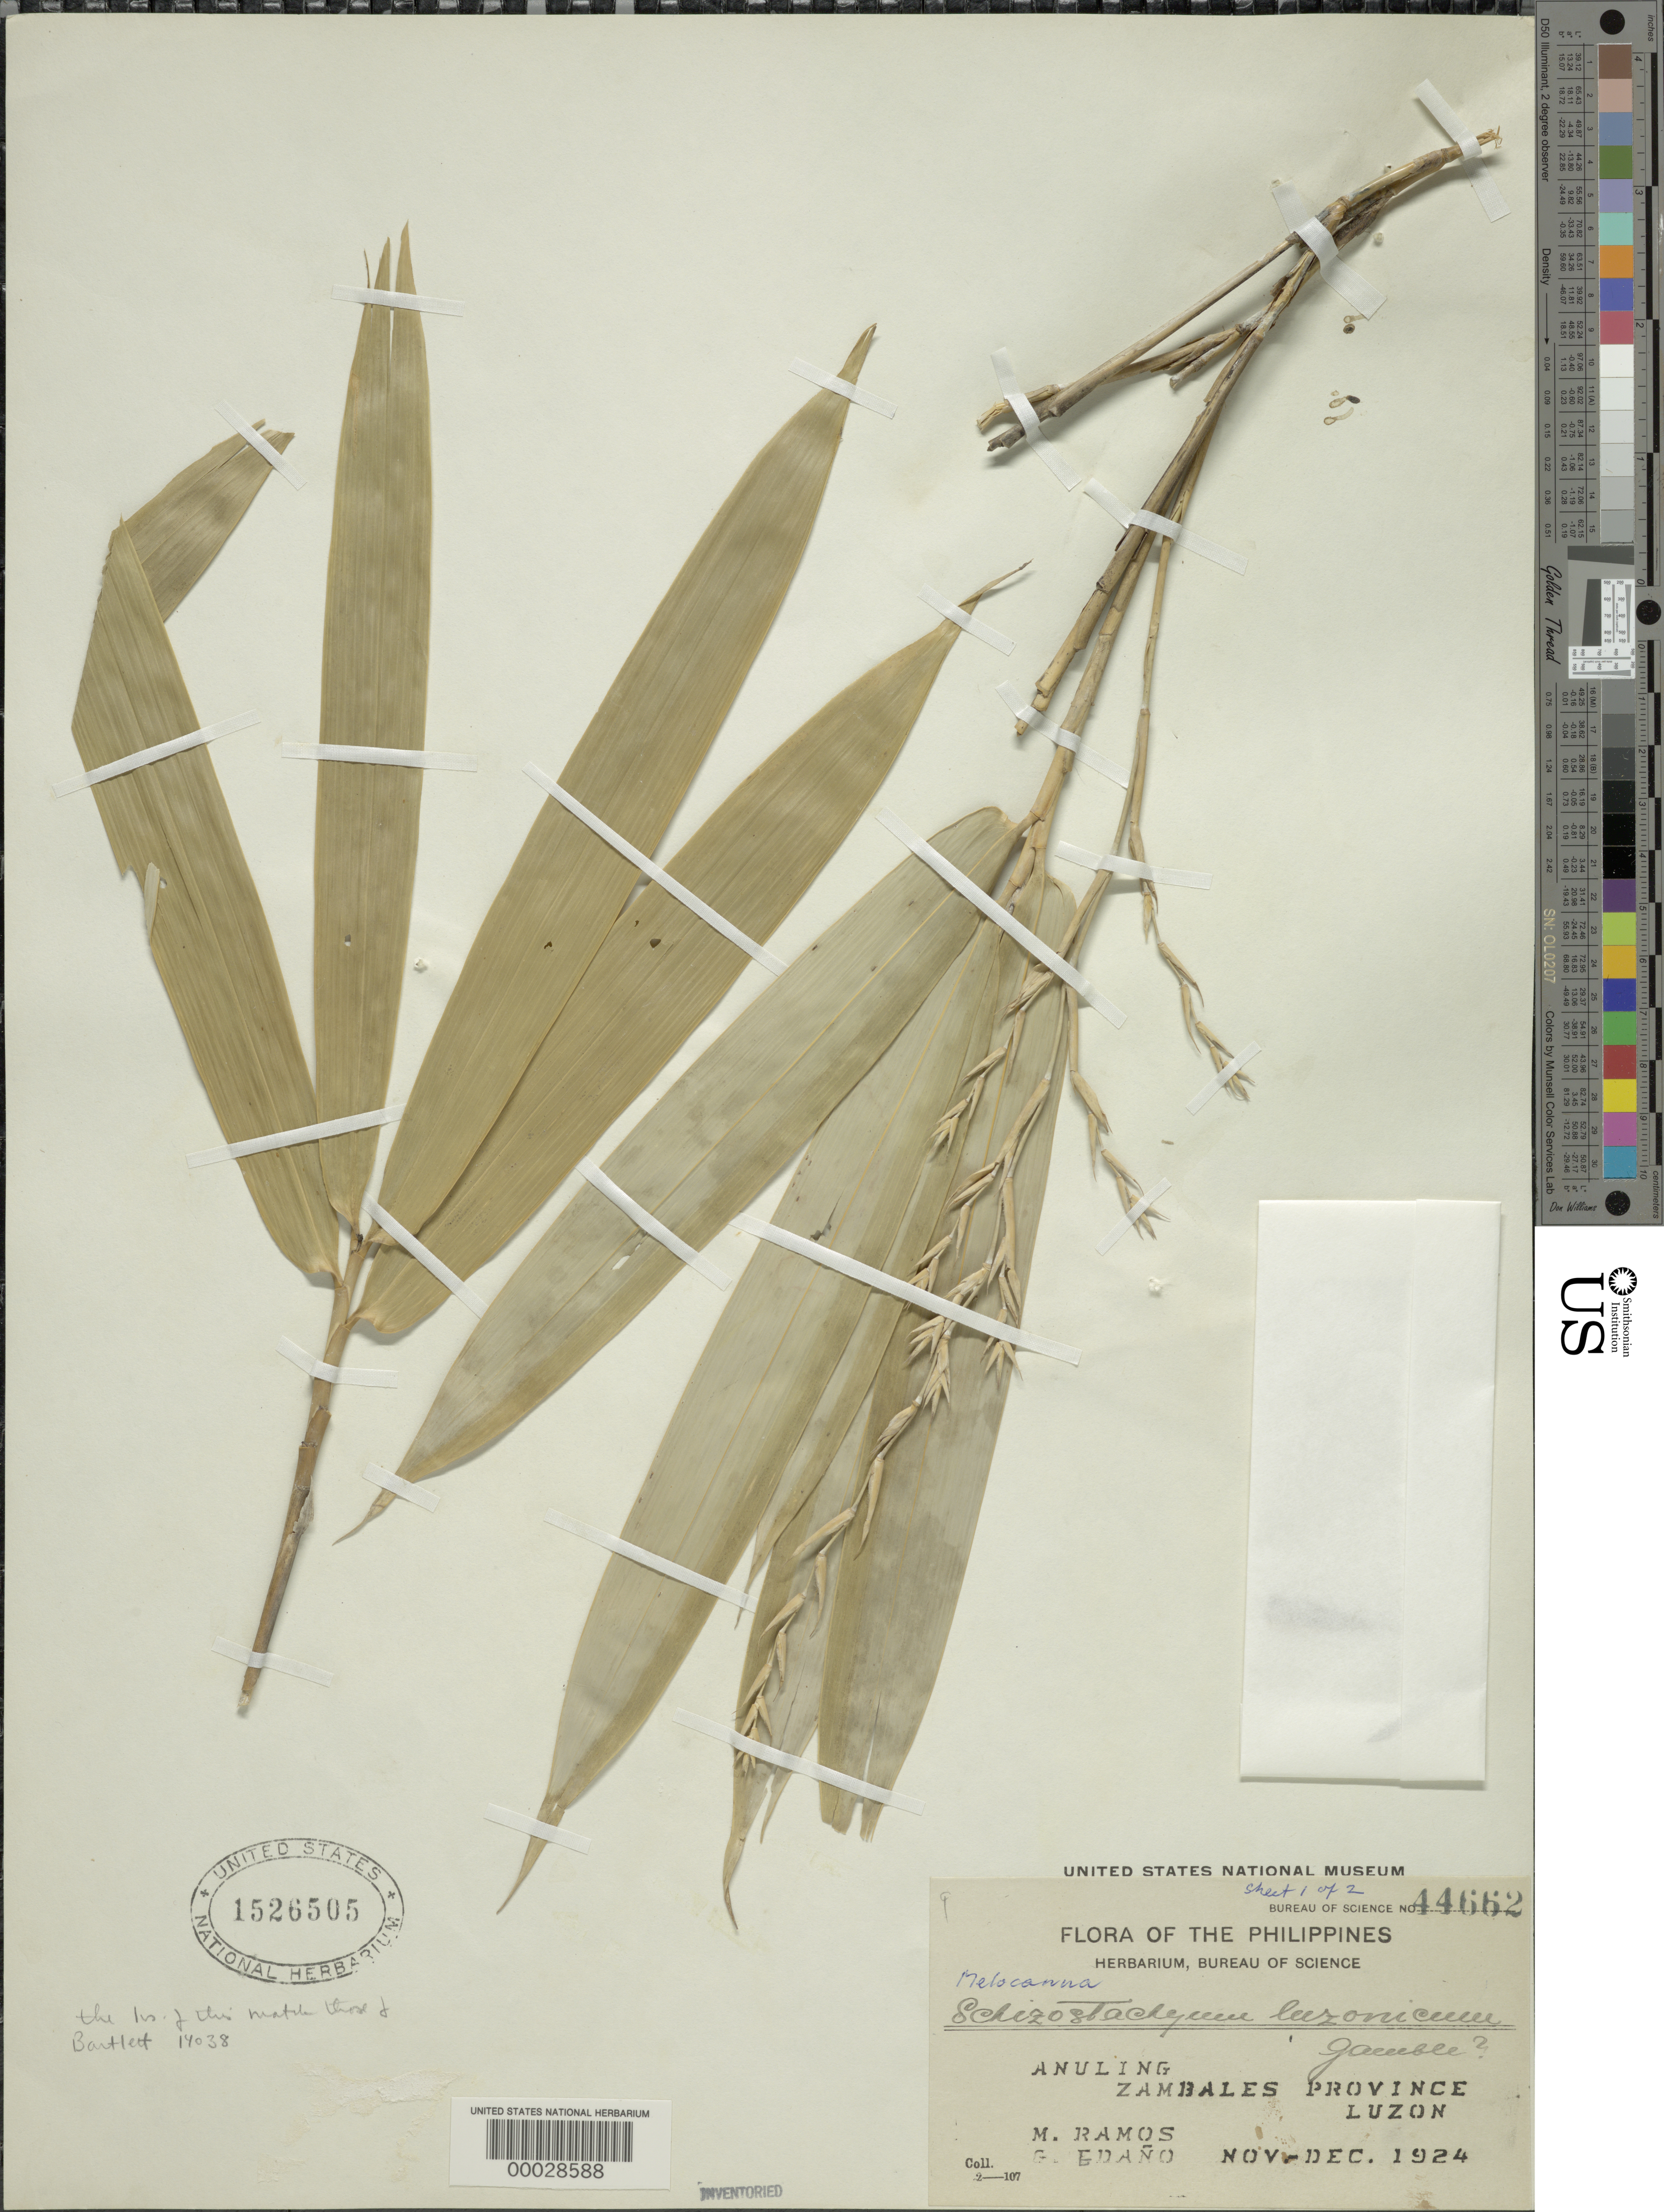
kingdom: Plantae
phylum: Tracheophyta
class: Liliopsida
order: Poales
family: Poaceae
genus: Melocanna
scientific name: Melocanna luzonica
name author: (Gamble)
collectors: M. Ramos & G. E. Edaño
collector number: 44662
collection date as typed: Nov 1924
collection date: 1924-11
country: Philippines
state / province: Central Luzon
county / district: Zambales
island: Luzon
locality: Anuling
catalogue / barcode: US 1526505